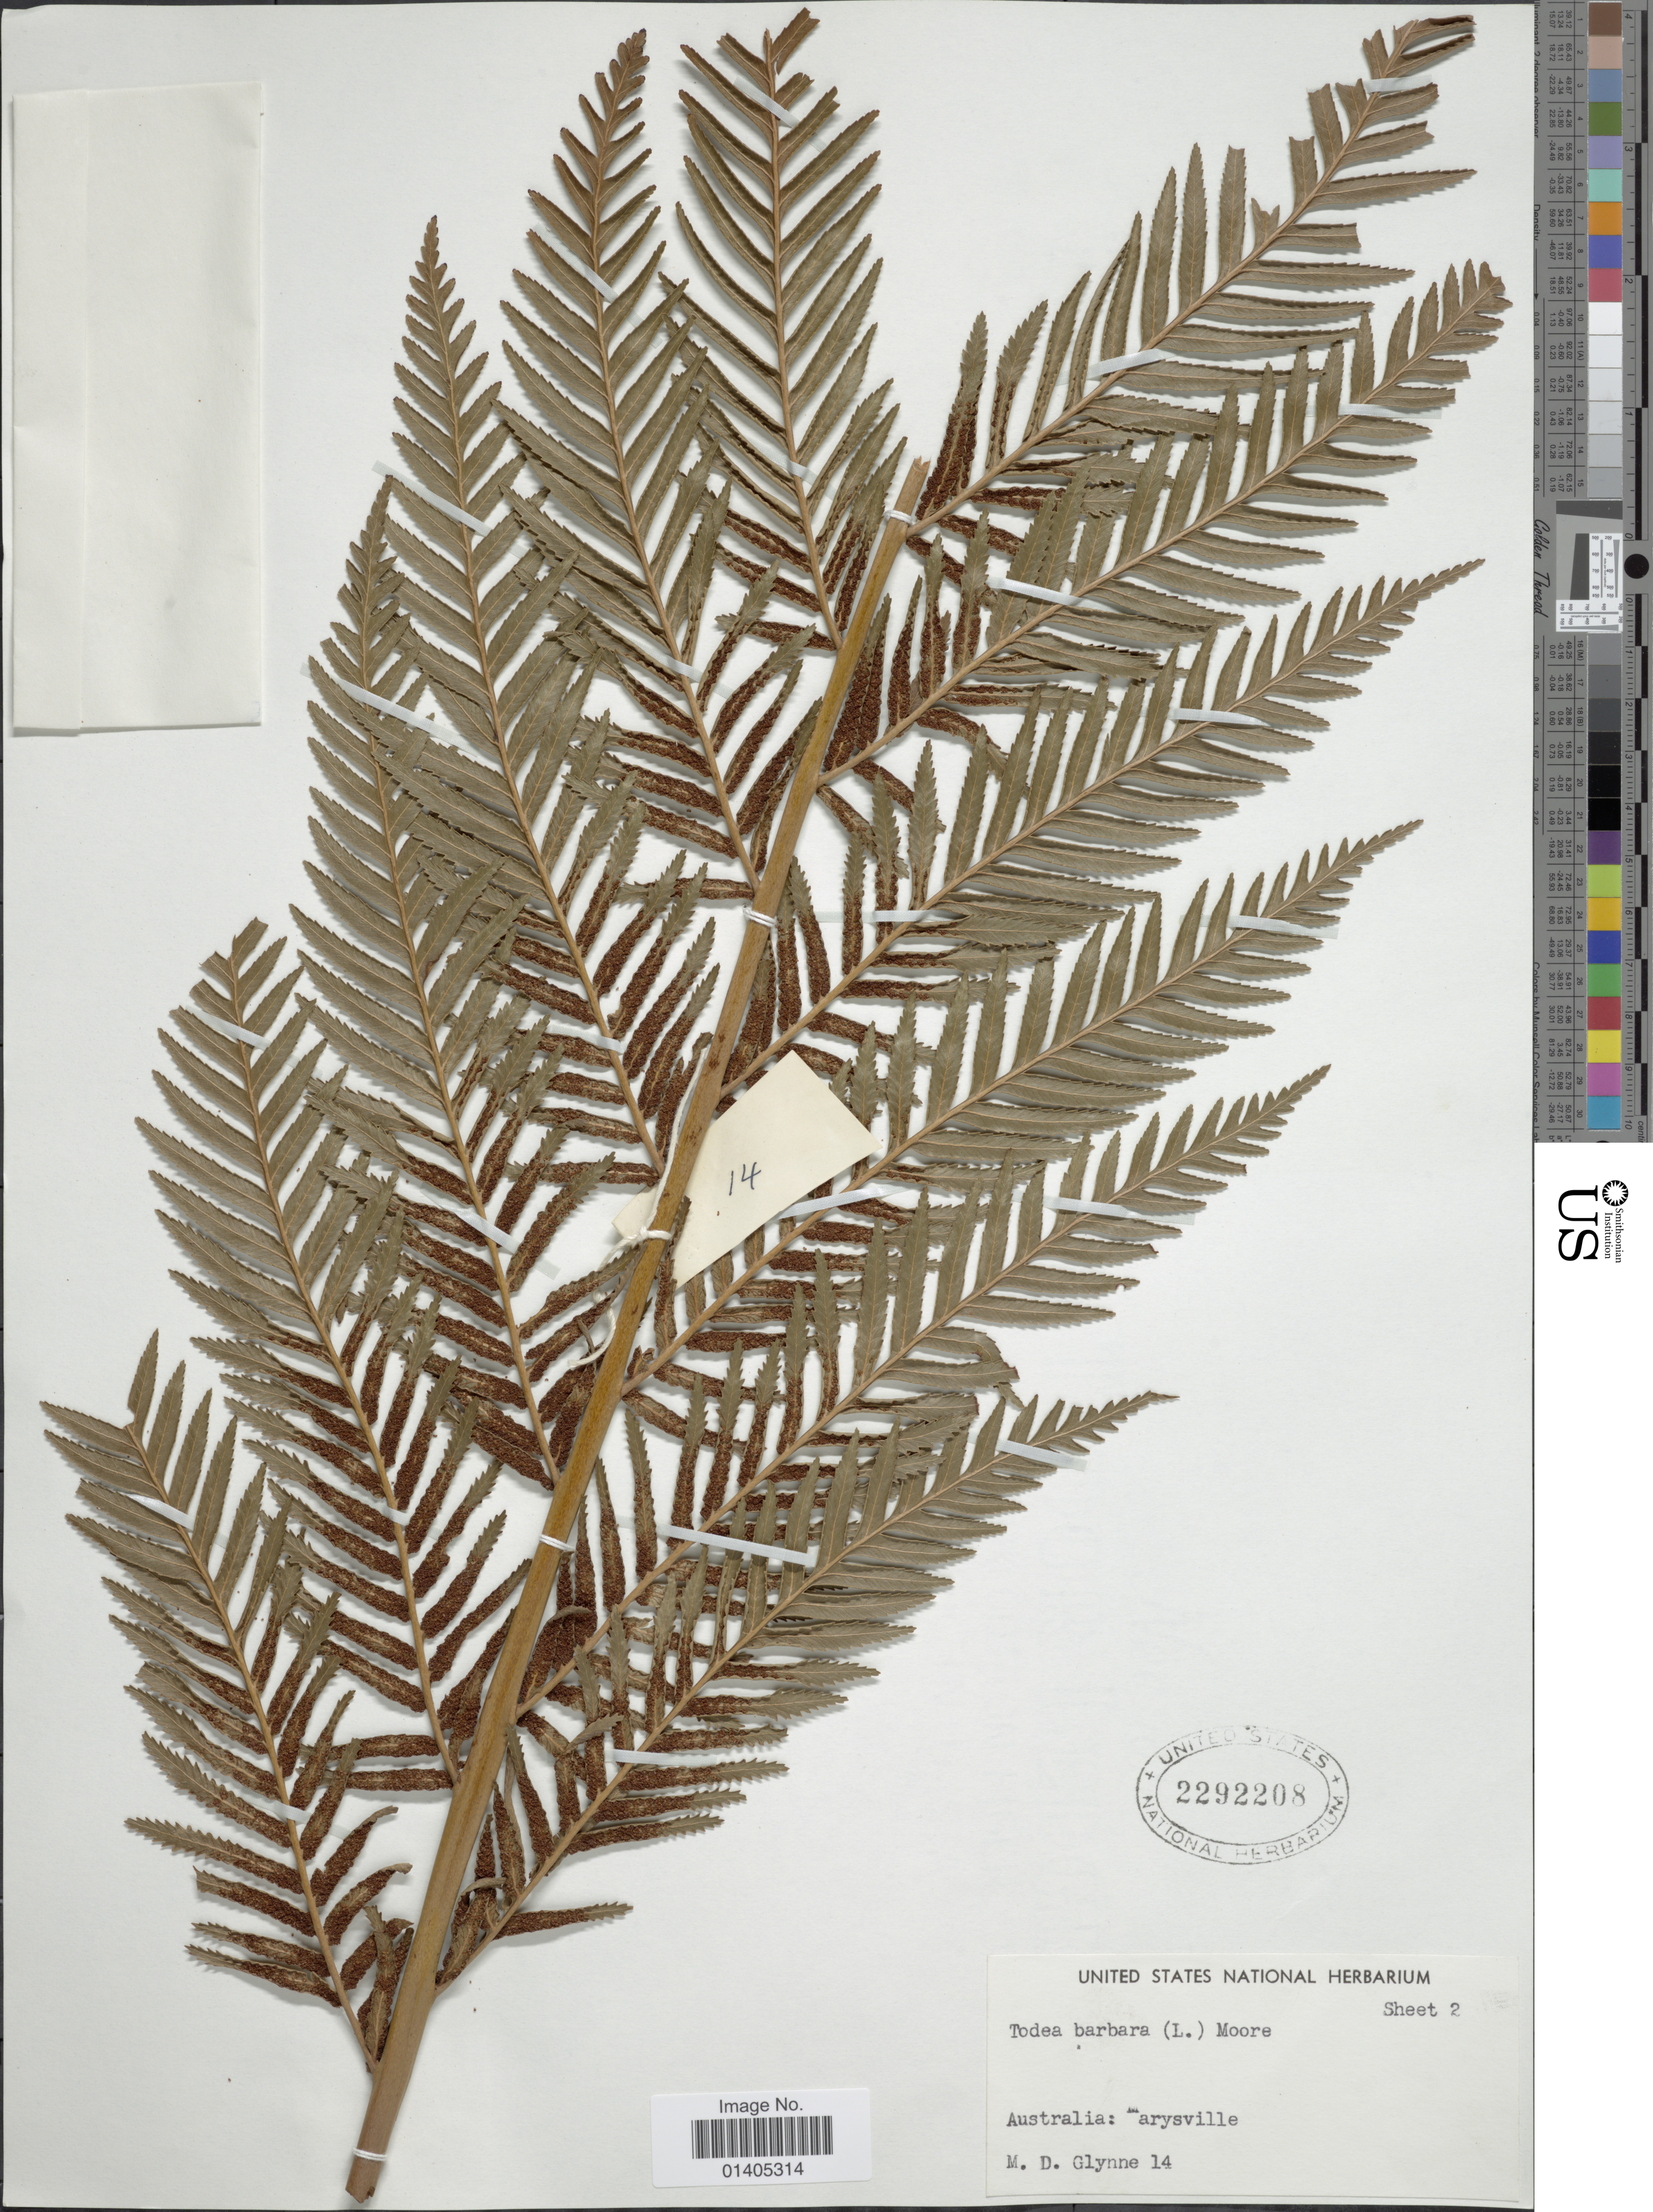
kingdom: Plantae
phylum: Tracheophyta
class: Polypodiopsida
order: Osmundales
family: Osmundaceae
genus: Todea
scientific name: Todea barbara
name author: T. Moore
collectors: M. Glynne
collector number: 14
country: Australia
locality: Marysville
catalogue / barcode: US 2292208